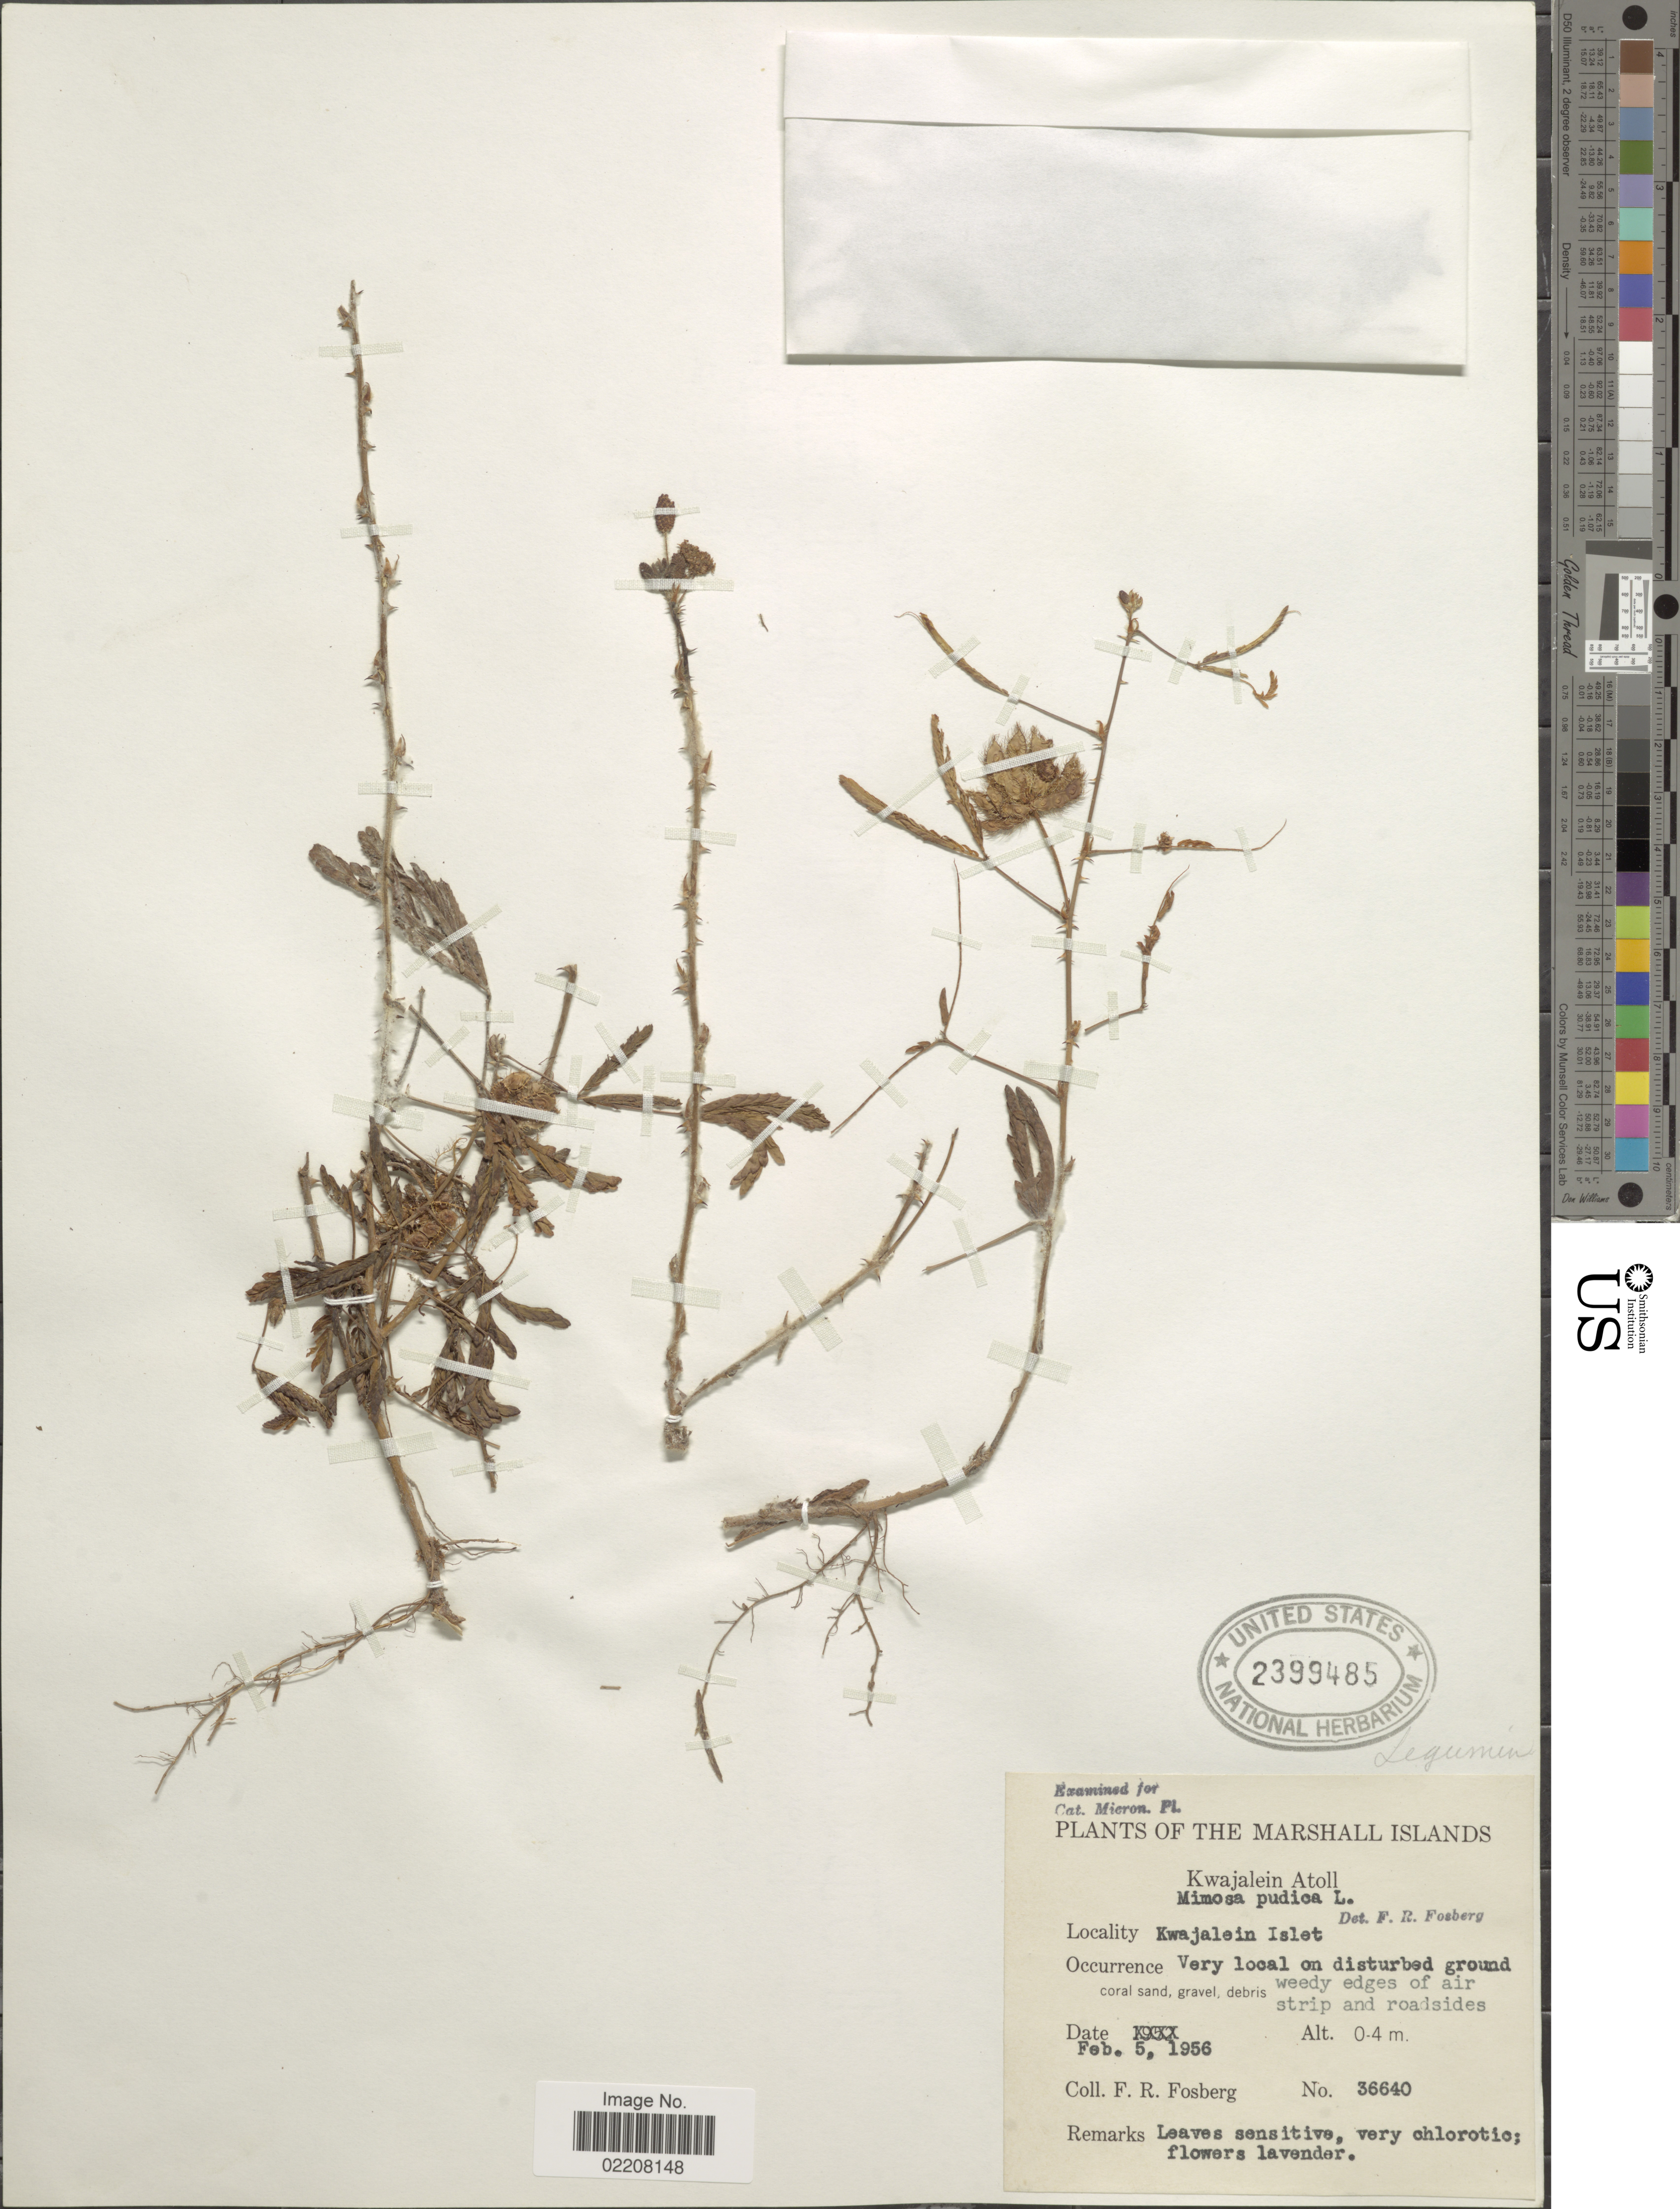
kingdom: Plantae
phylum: Tracheophyta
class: Magnoliopsida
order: Fabales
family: Fabaceae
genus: Mimosa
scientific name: Mimosa pudica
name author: L.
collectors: F. R. Fosberg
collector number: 36640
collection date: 1956-02-05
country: Marshall Islands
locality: Kwajalein Atoll. Kwajalein Islet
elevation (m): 0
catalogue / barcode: US 2399485